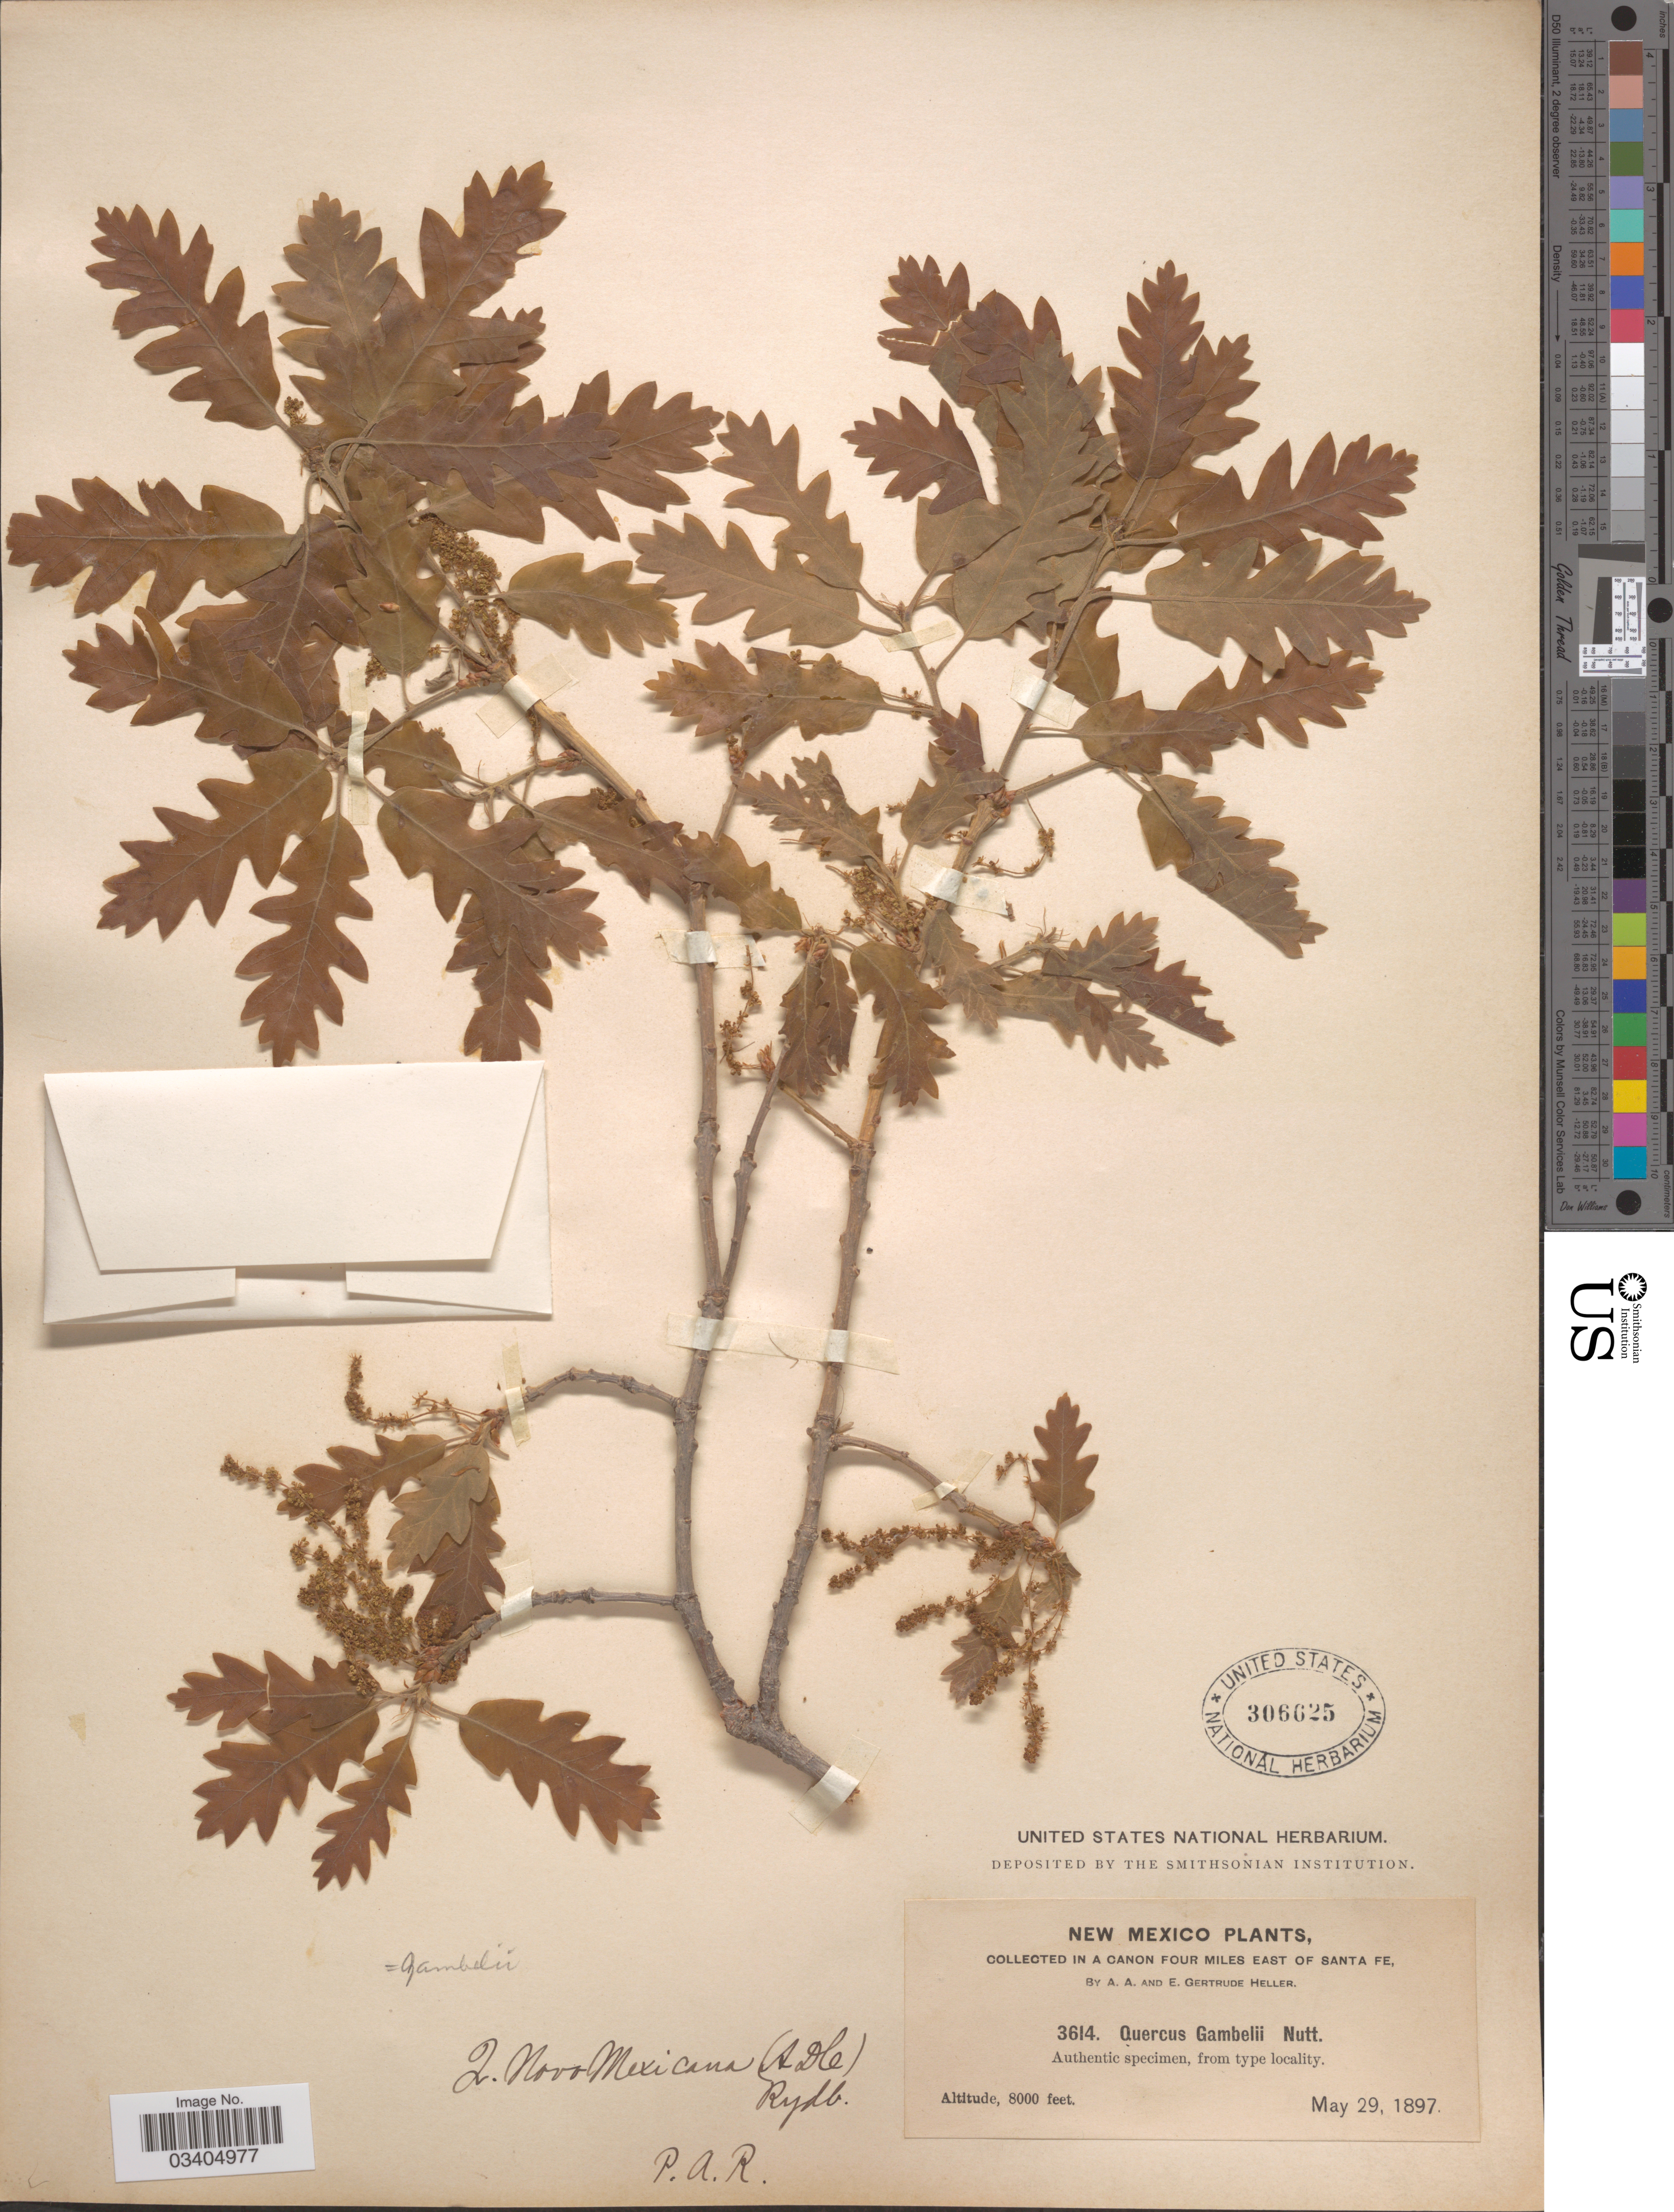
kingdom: Plantae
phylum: Tracheophyta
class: Magnoliopsida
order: Fagales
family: Fagaceae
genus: Quercus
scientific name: Quercus gambelii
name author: Nutt.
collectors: A. A. Heller & E. G. Heller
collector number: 3614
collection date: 1897-05-29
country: United States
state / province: New Mexico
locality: In a Canon four miles east of Santa Fe.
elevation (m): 2438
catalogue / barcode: US 306625